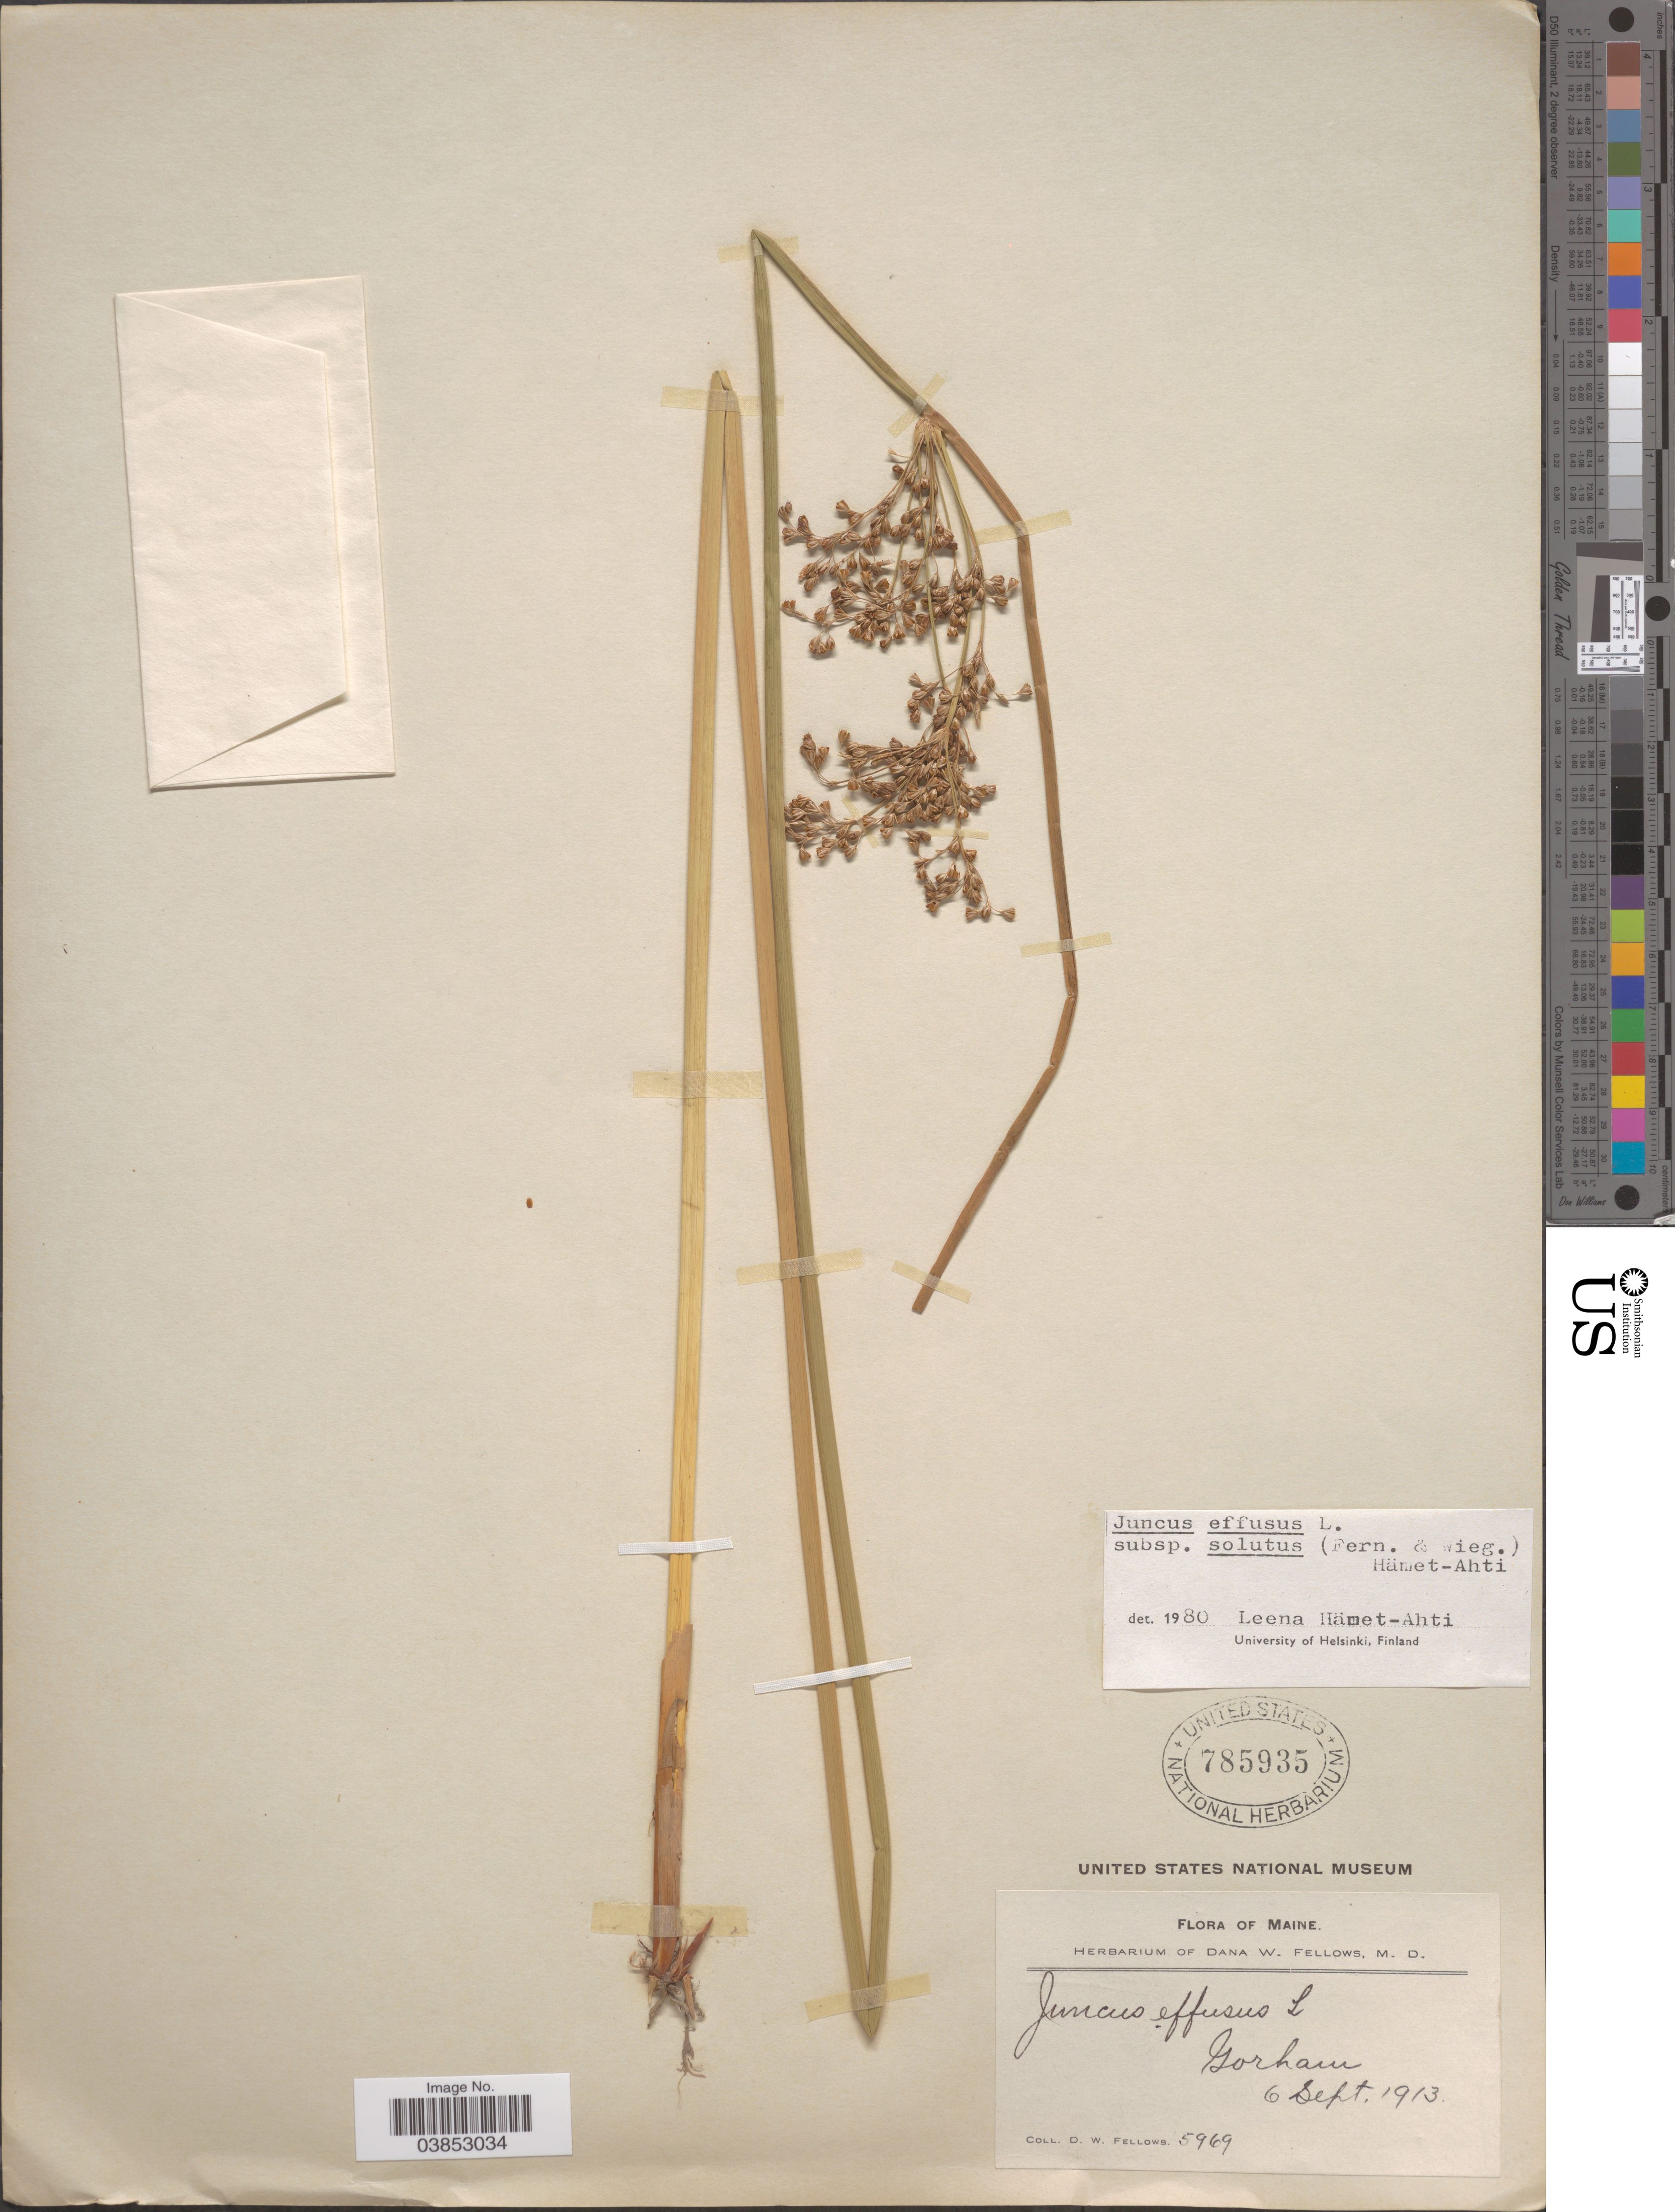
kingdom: Plantae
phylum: Tracheophyta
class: Liliopsida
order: Poales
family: Juncaceae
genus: Juncus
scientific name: Juncus effusus var. solutus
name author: Fernald & Wiegand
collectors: D. W. Fellows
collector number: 5969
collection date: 1913-09-06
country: United States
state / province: Maine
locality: Gorham.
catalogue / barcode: US 785935